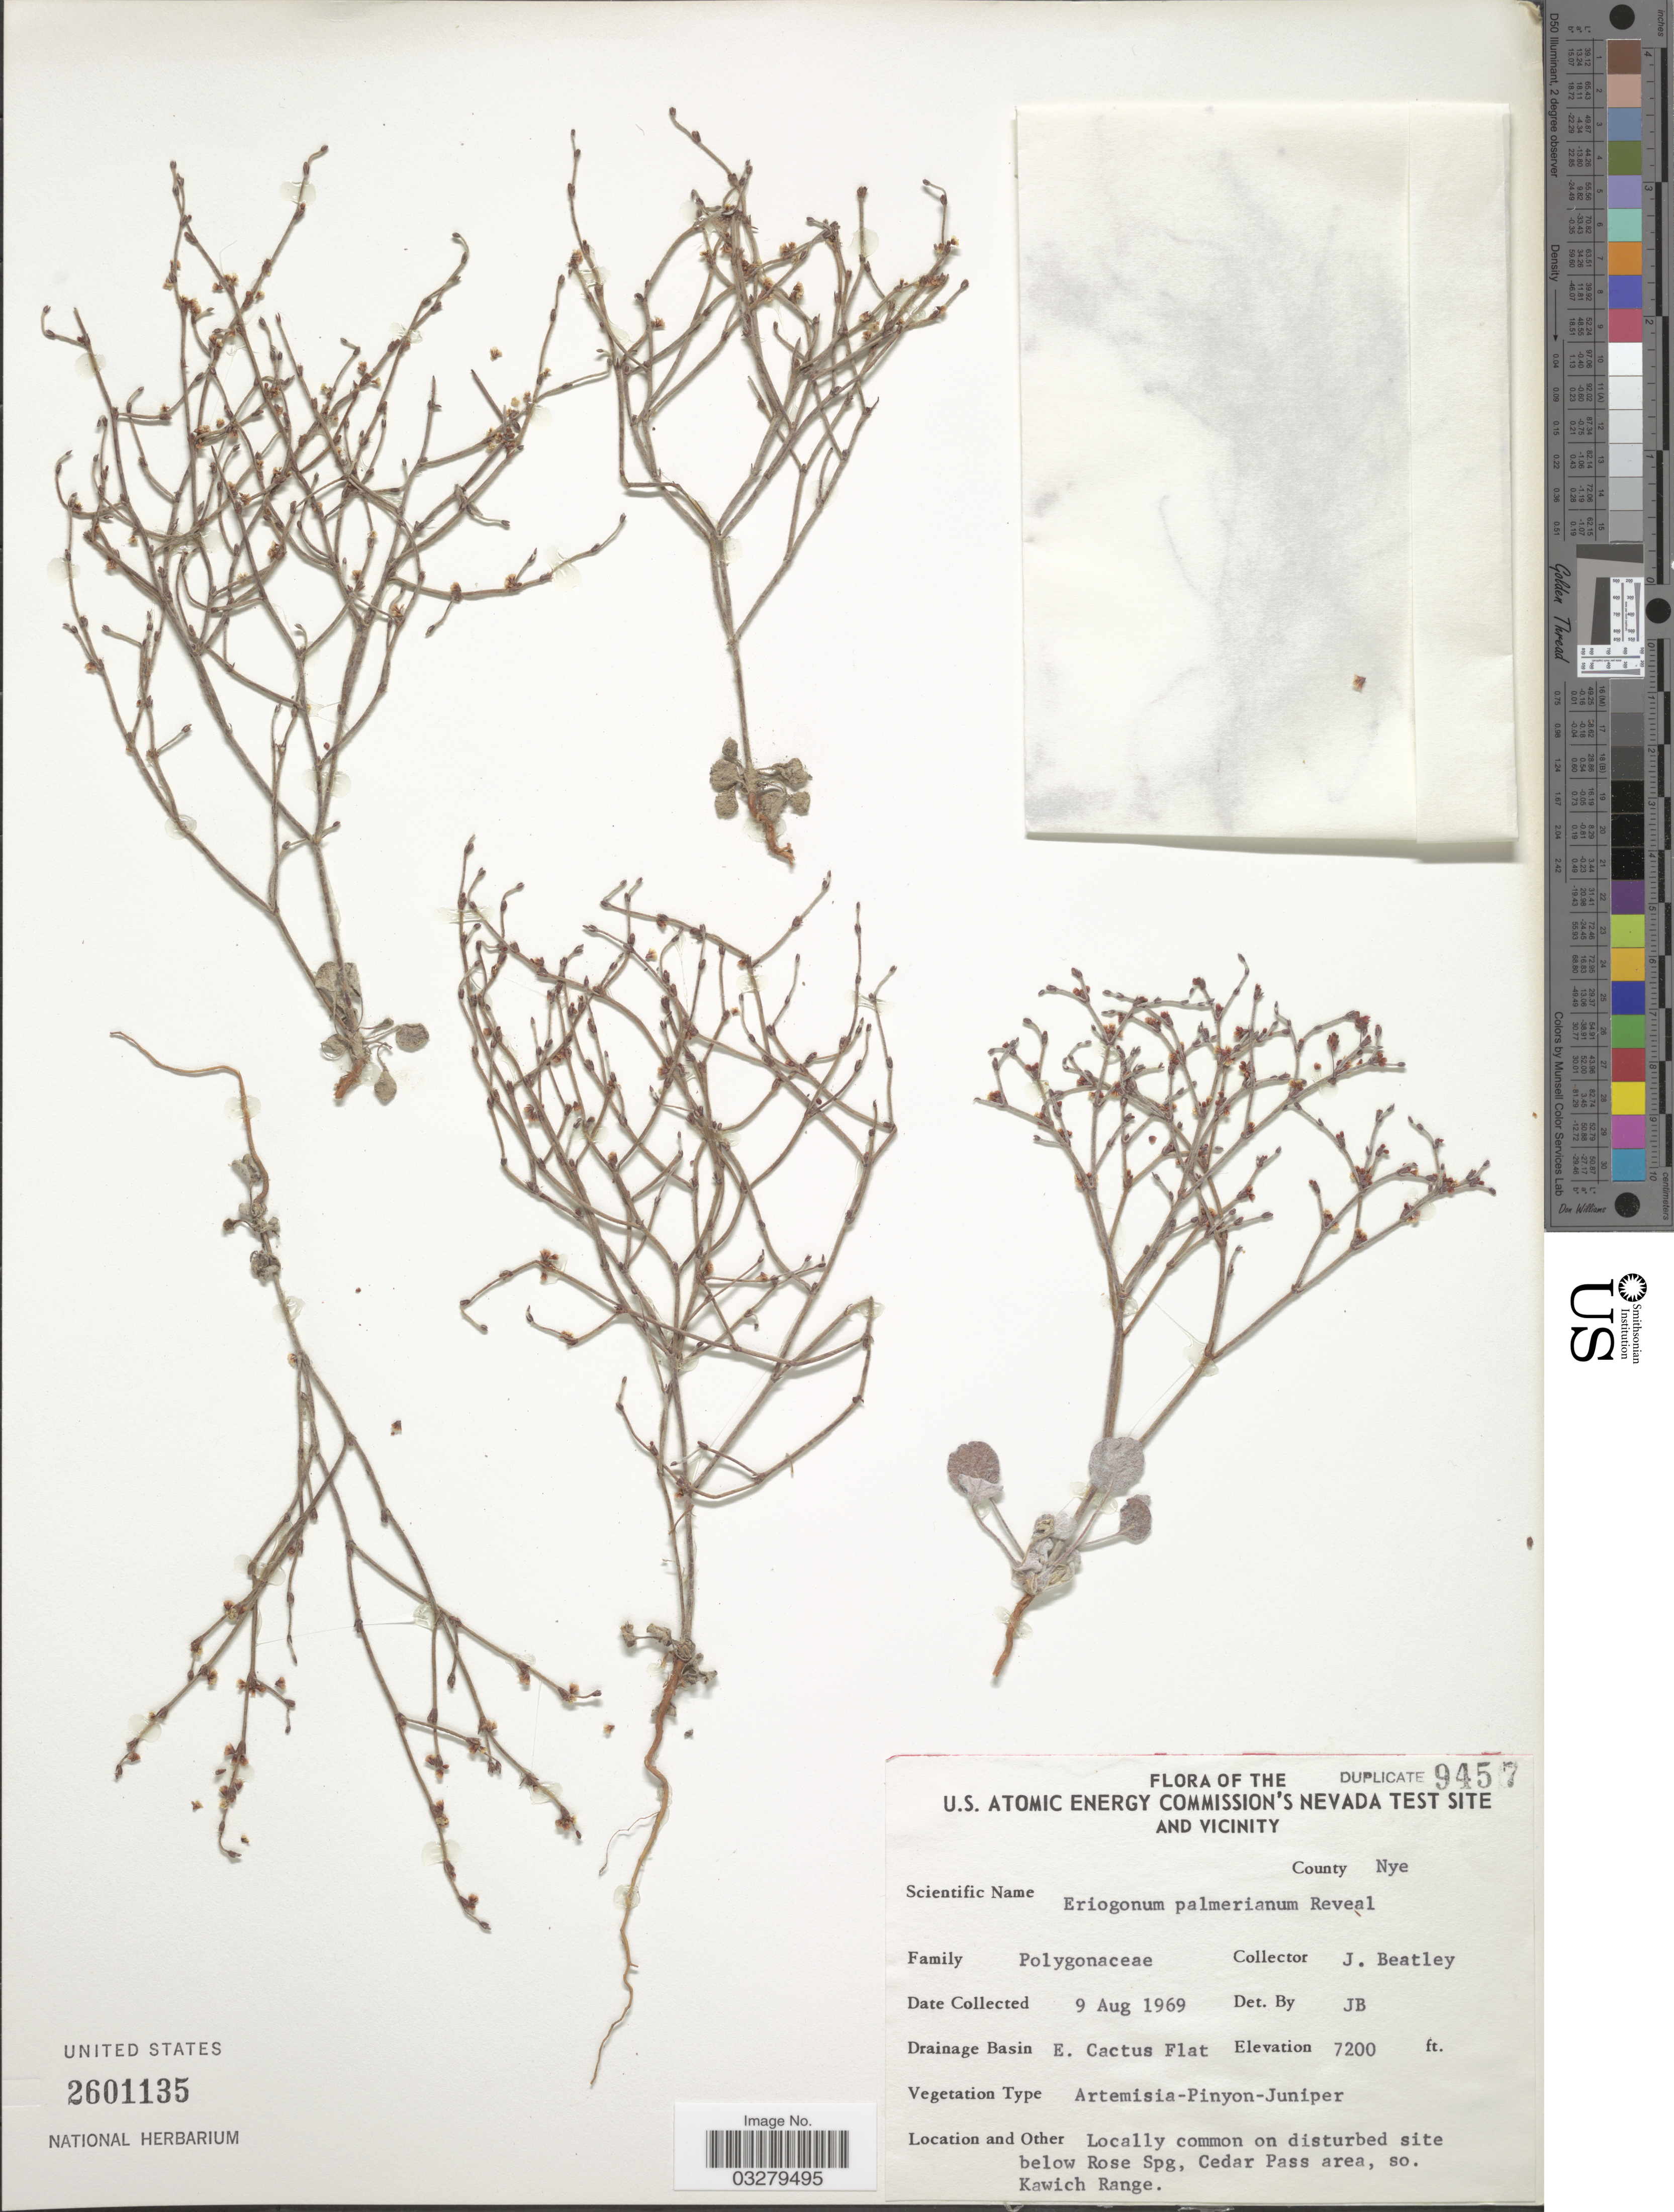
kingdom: Plantae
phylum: Tracheophyta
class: Magnoliopsida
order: Caryophyllales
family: Polygonaceae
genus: Eriogonum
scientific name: Eriogonum palmerianum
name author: Reveal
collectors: J. C. Beatley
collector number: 9457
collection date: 1969-08-09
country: United States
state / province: Nevada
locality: U.S. Atomic Energy Commission's Nevada Test Site and vicinity, County Nye, Drainage Basin E. Cactus Flat, below Rose Spg, Cedar Pass area, so. Kawich Range.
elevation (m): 2195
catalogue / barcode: US 2601135